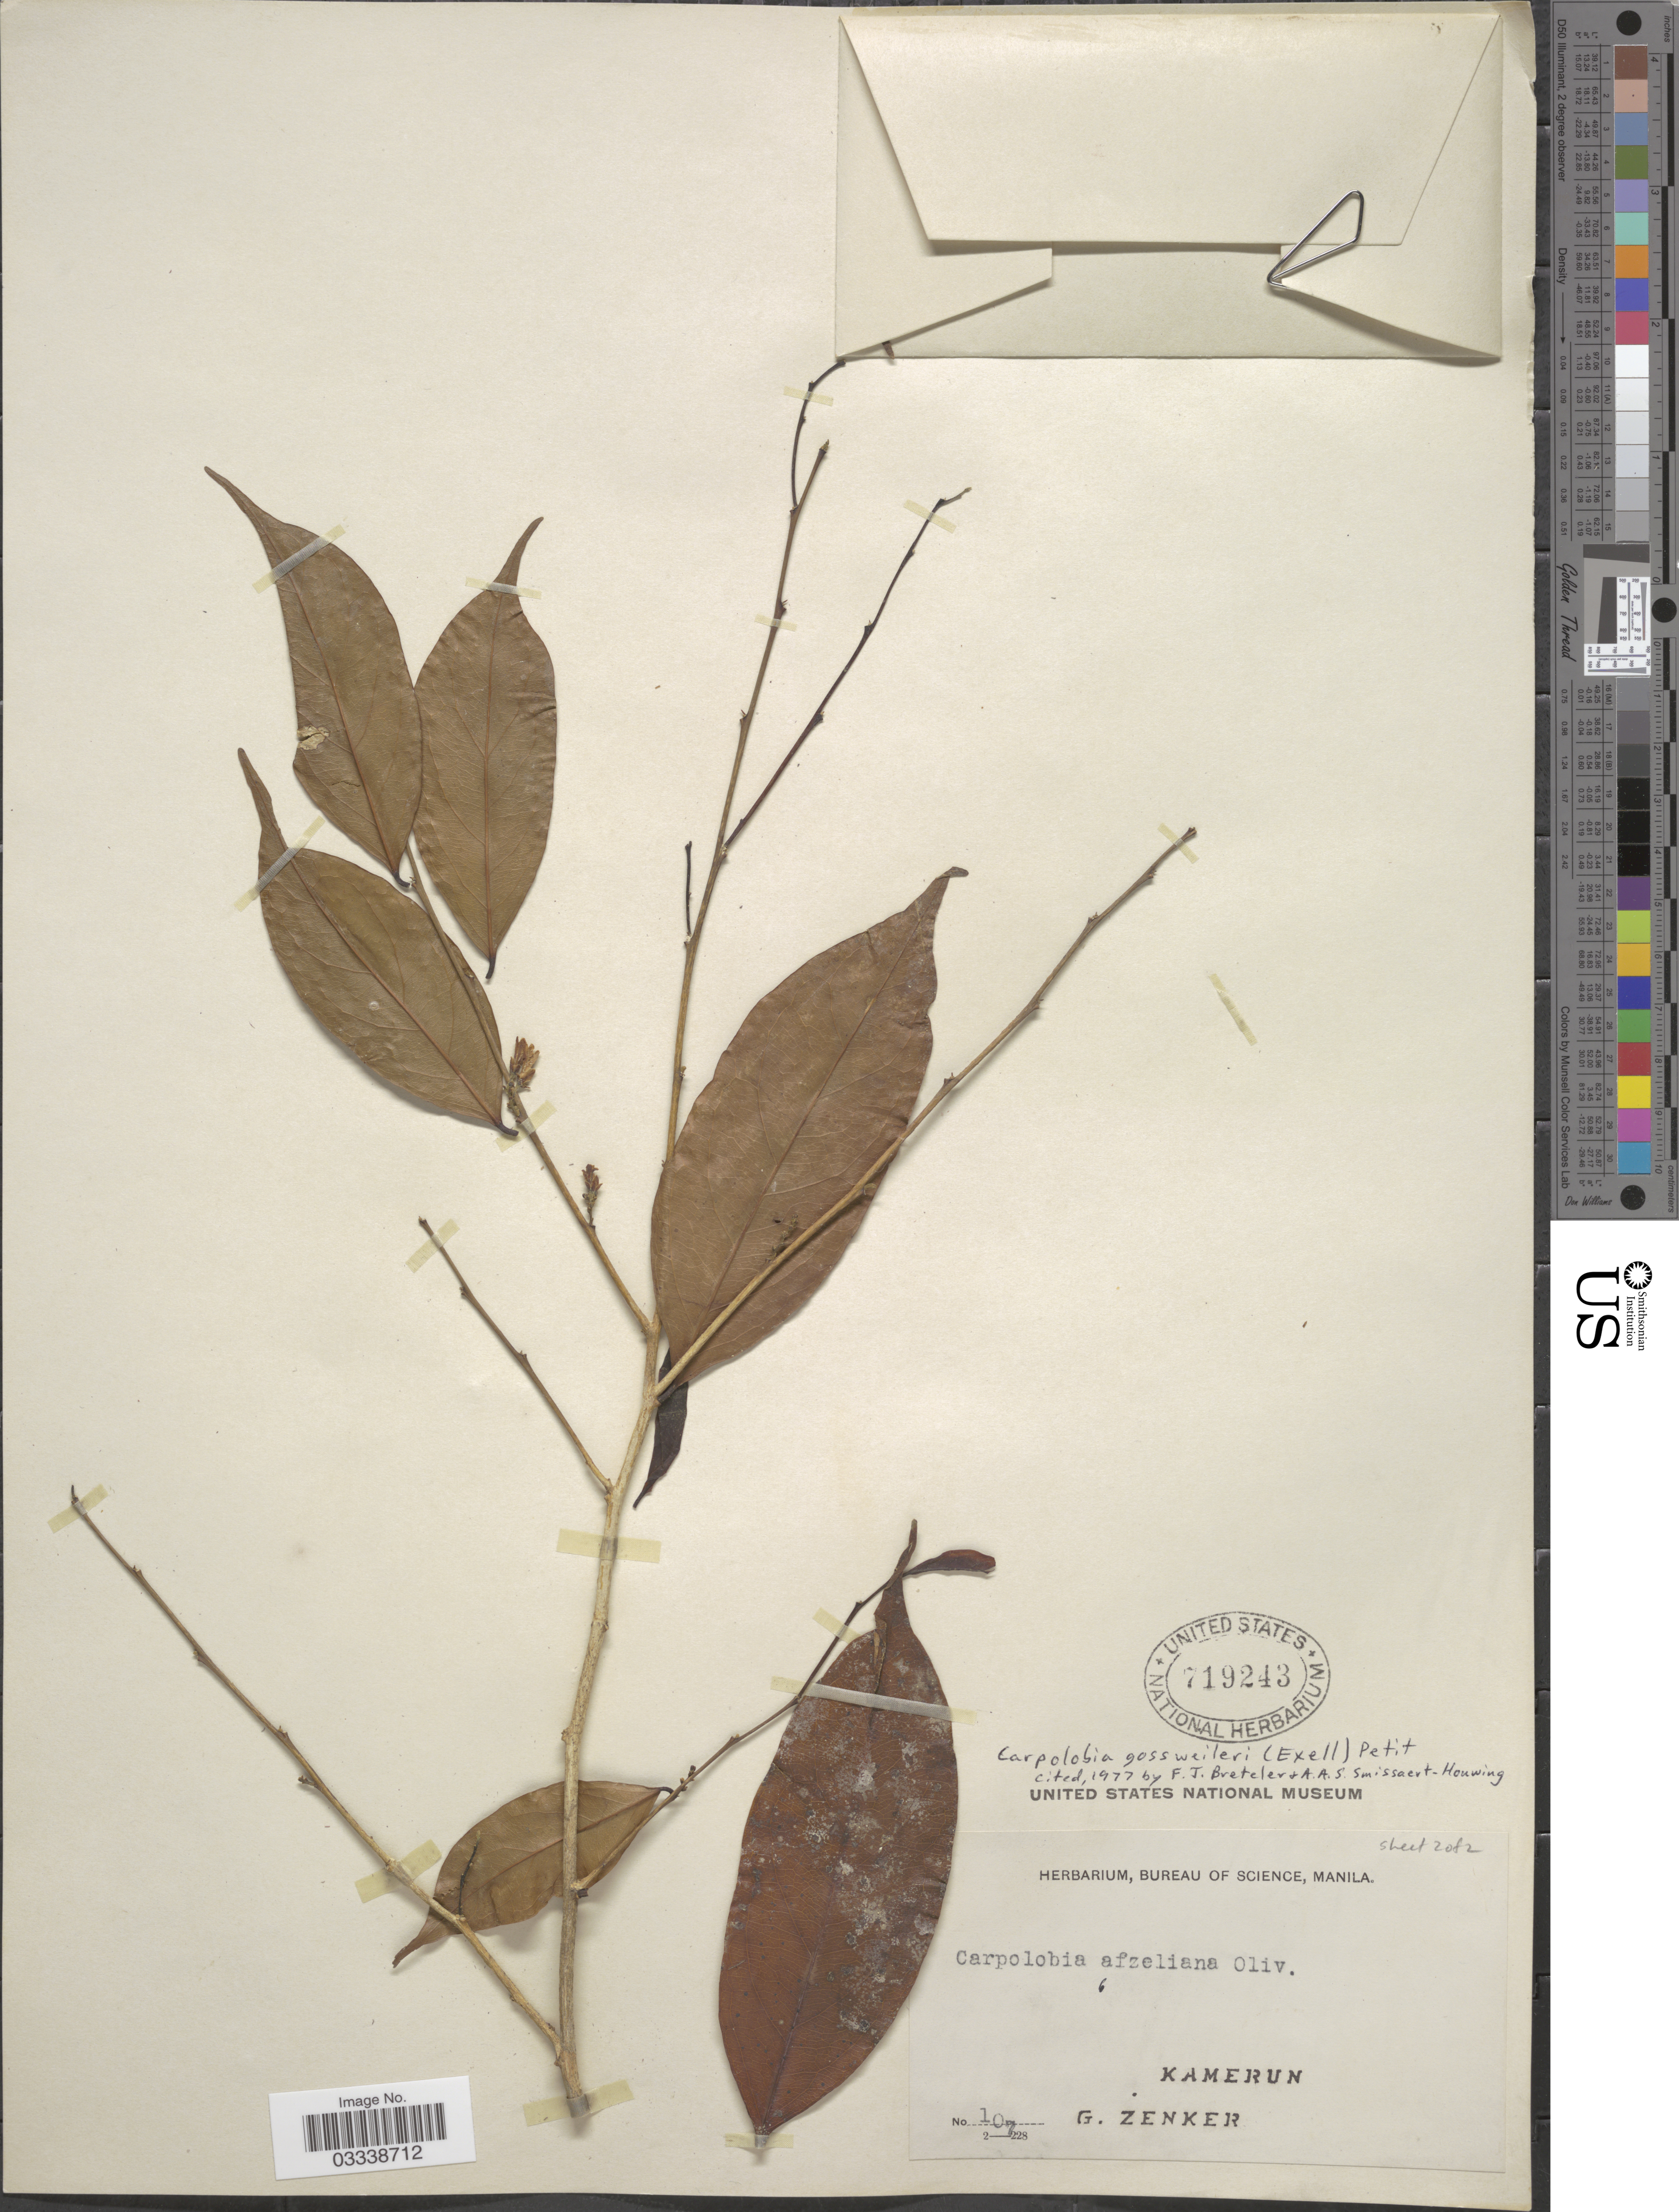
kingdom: Plantae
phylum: Tracheophyta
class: Magnoliopsida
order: Fabales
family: Polygalaceae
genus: Carpolobia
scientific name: Carpolobia gossweileri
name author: (Exell) E.M.A. Petit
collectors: G. A. Zenker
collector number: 107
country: Cameroon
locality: Kamerun.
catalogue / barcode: US 719243